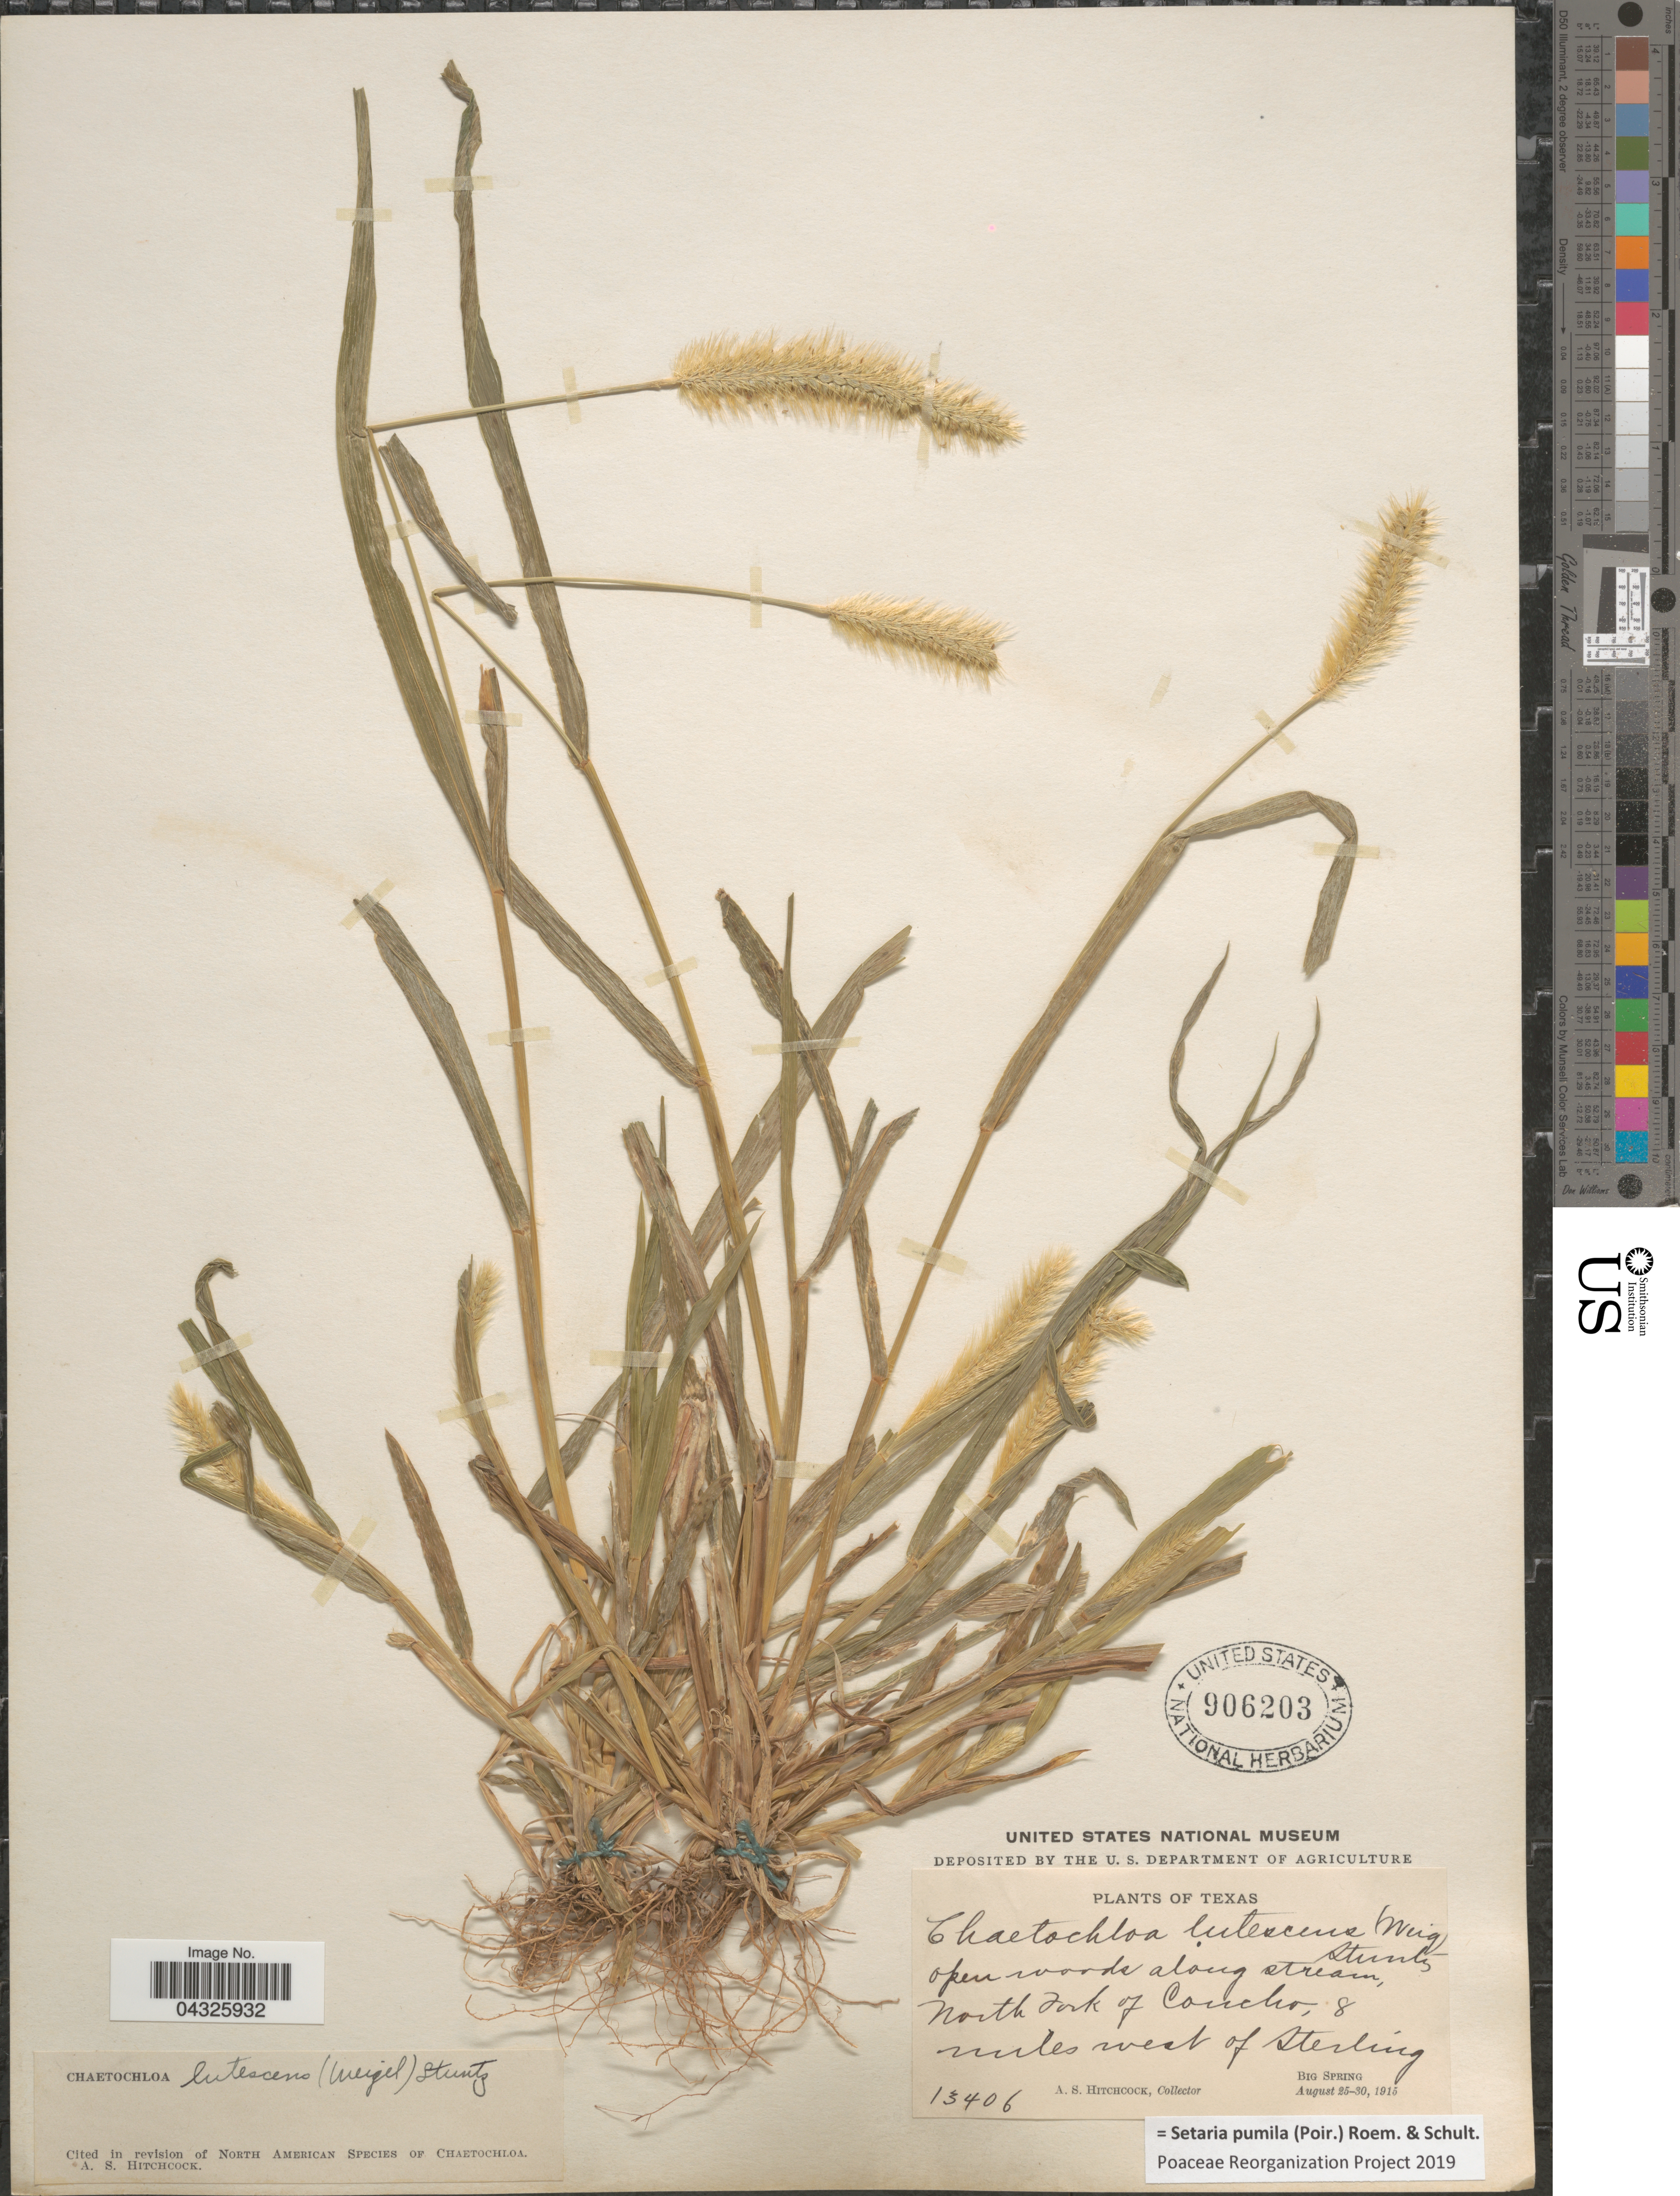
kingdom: Plantae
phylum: Tracheophyta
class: Liliopsida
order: Poales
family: Poaceae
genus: Setaria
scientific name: Setaria pumila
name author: (Poir.) Roem. & Schult.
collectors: A. S. Hitchcock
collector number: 13406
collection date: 1915-08-25/1915-08-30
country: United States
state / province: Texas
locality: North Fork of Concho, 8 miles west of Sterling. Big Spring.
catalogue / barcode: US 906203